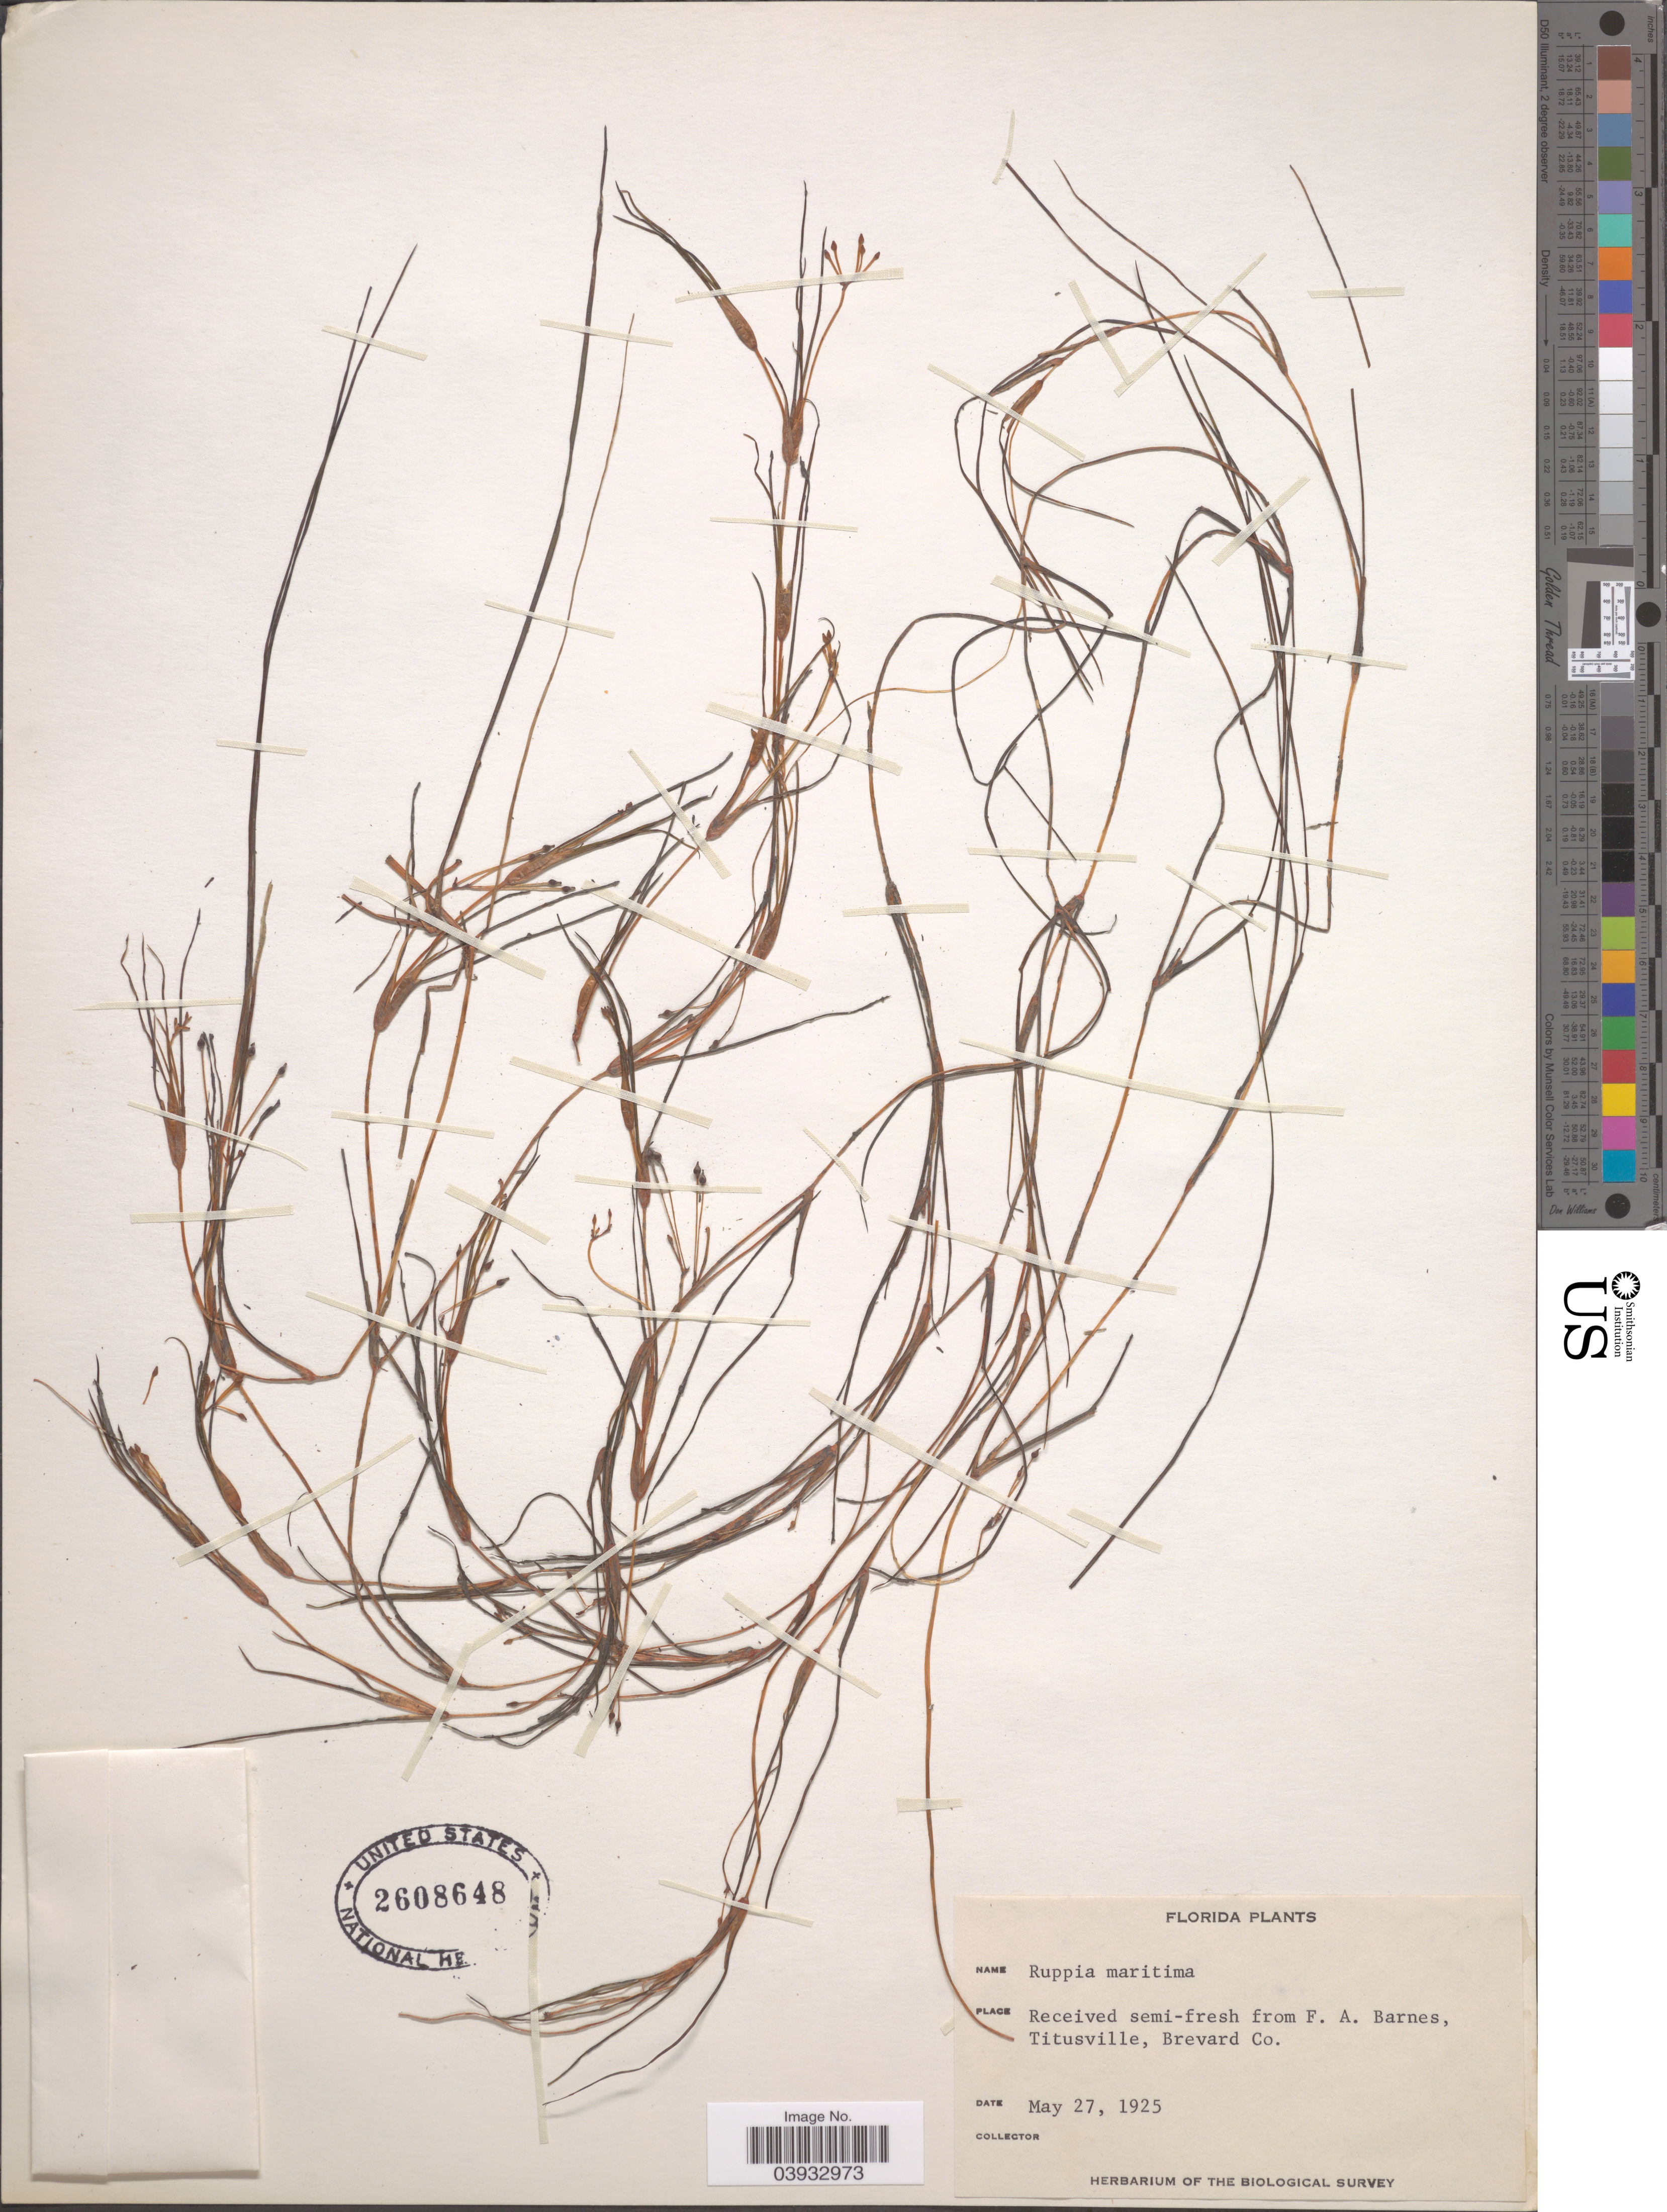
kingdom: Plantae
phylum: Tracheophyta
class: Liliopsida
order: Alismatales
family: Ruppiaceae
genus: Ruppia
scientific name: Ruppia maritima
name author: L.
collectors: ex herb. of the Biological Survey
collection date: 1925-05-27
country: United States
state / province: Florida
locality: Titusville, Brevard Co.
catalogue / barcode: US 2608648